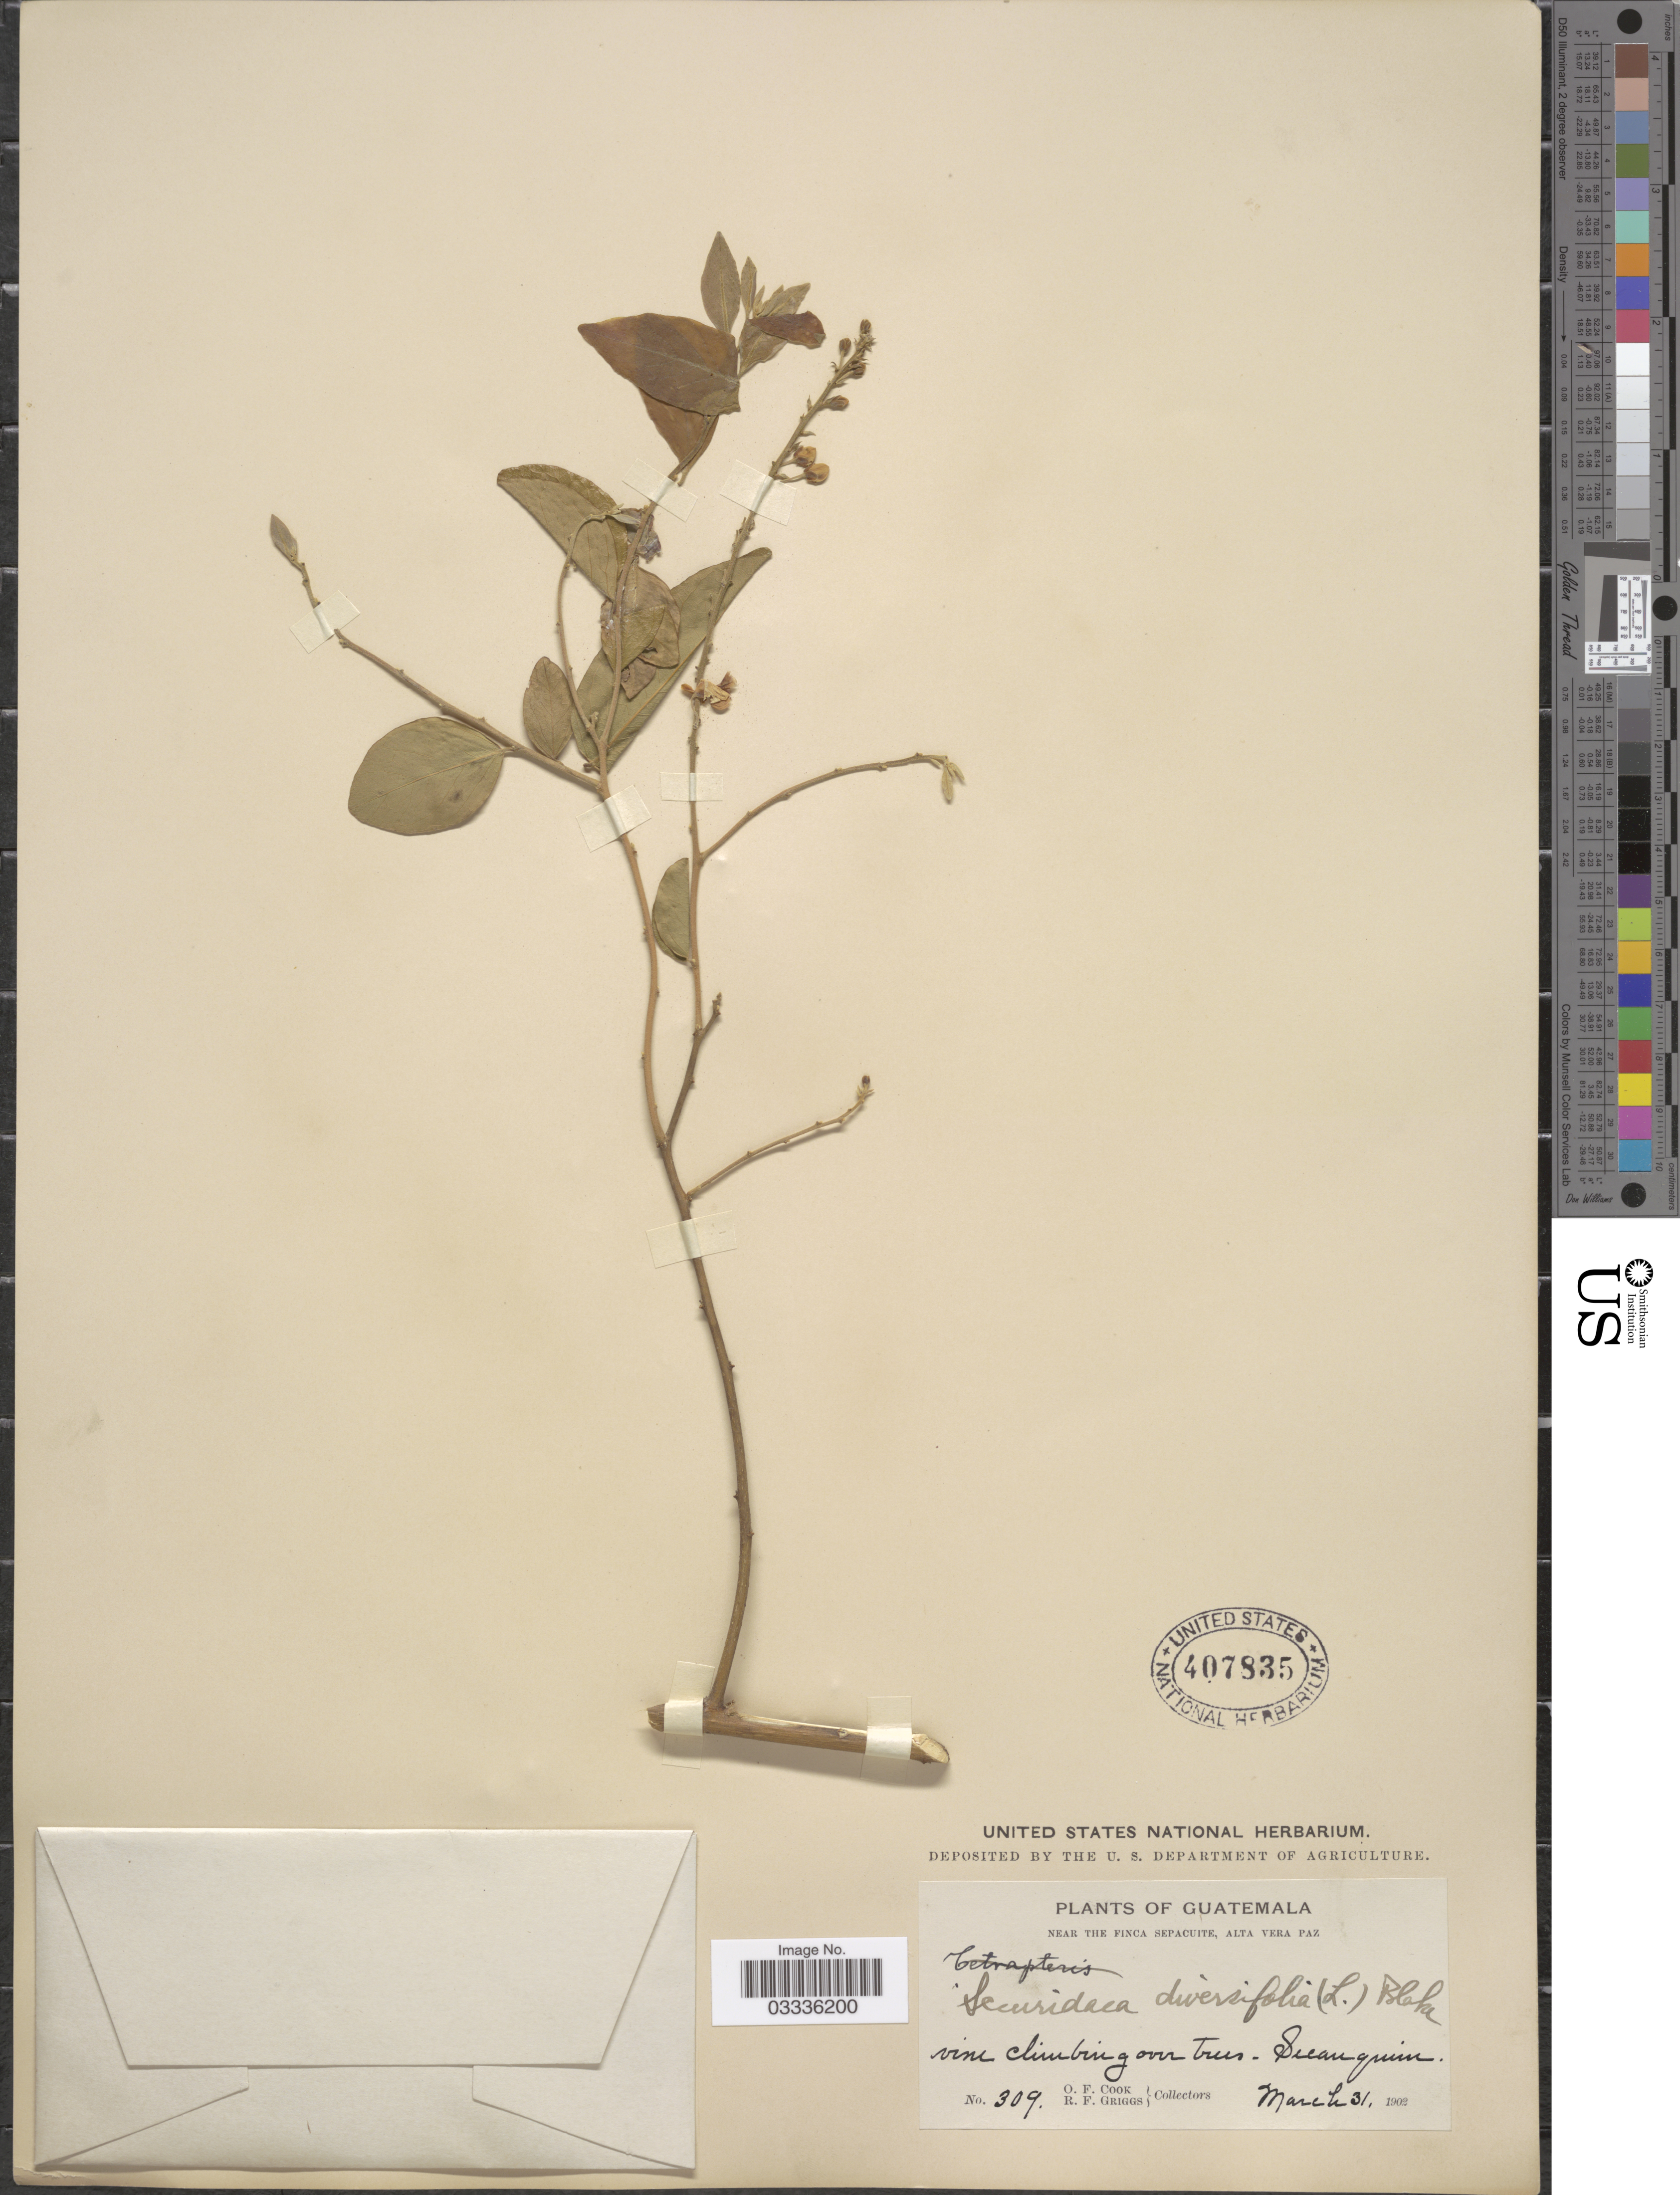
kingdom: Plantae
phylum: Tracheophyta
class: Magnoliopsida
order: Fabales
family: Polygalaceae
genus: Securidaca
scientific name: Securidaca diversifolia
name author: (L.) S.F. Blake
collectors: O. F. Cook & R. F. Griggs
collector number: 309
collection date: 1902-03-31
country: Guatemala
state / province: Alta Verapaz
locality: Near the Finca Sepacuite, Secanquim.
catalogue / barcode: US 407835